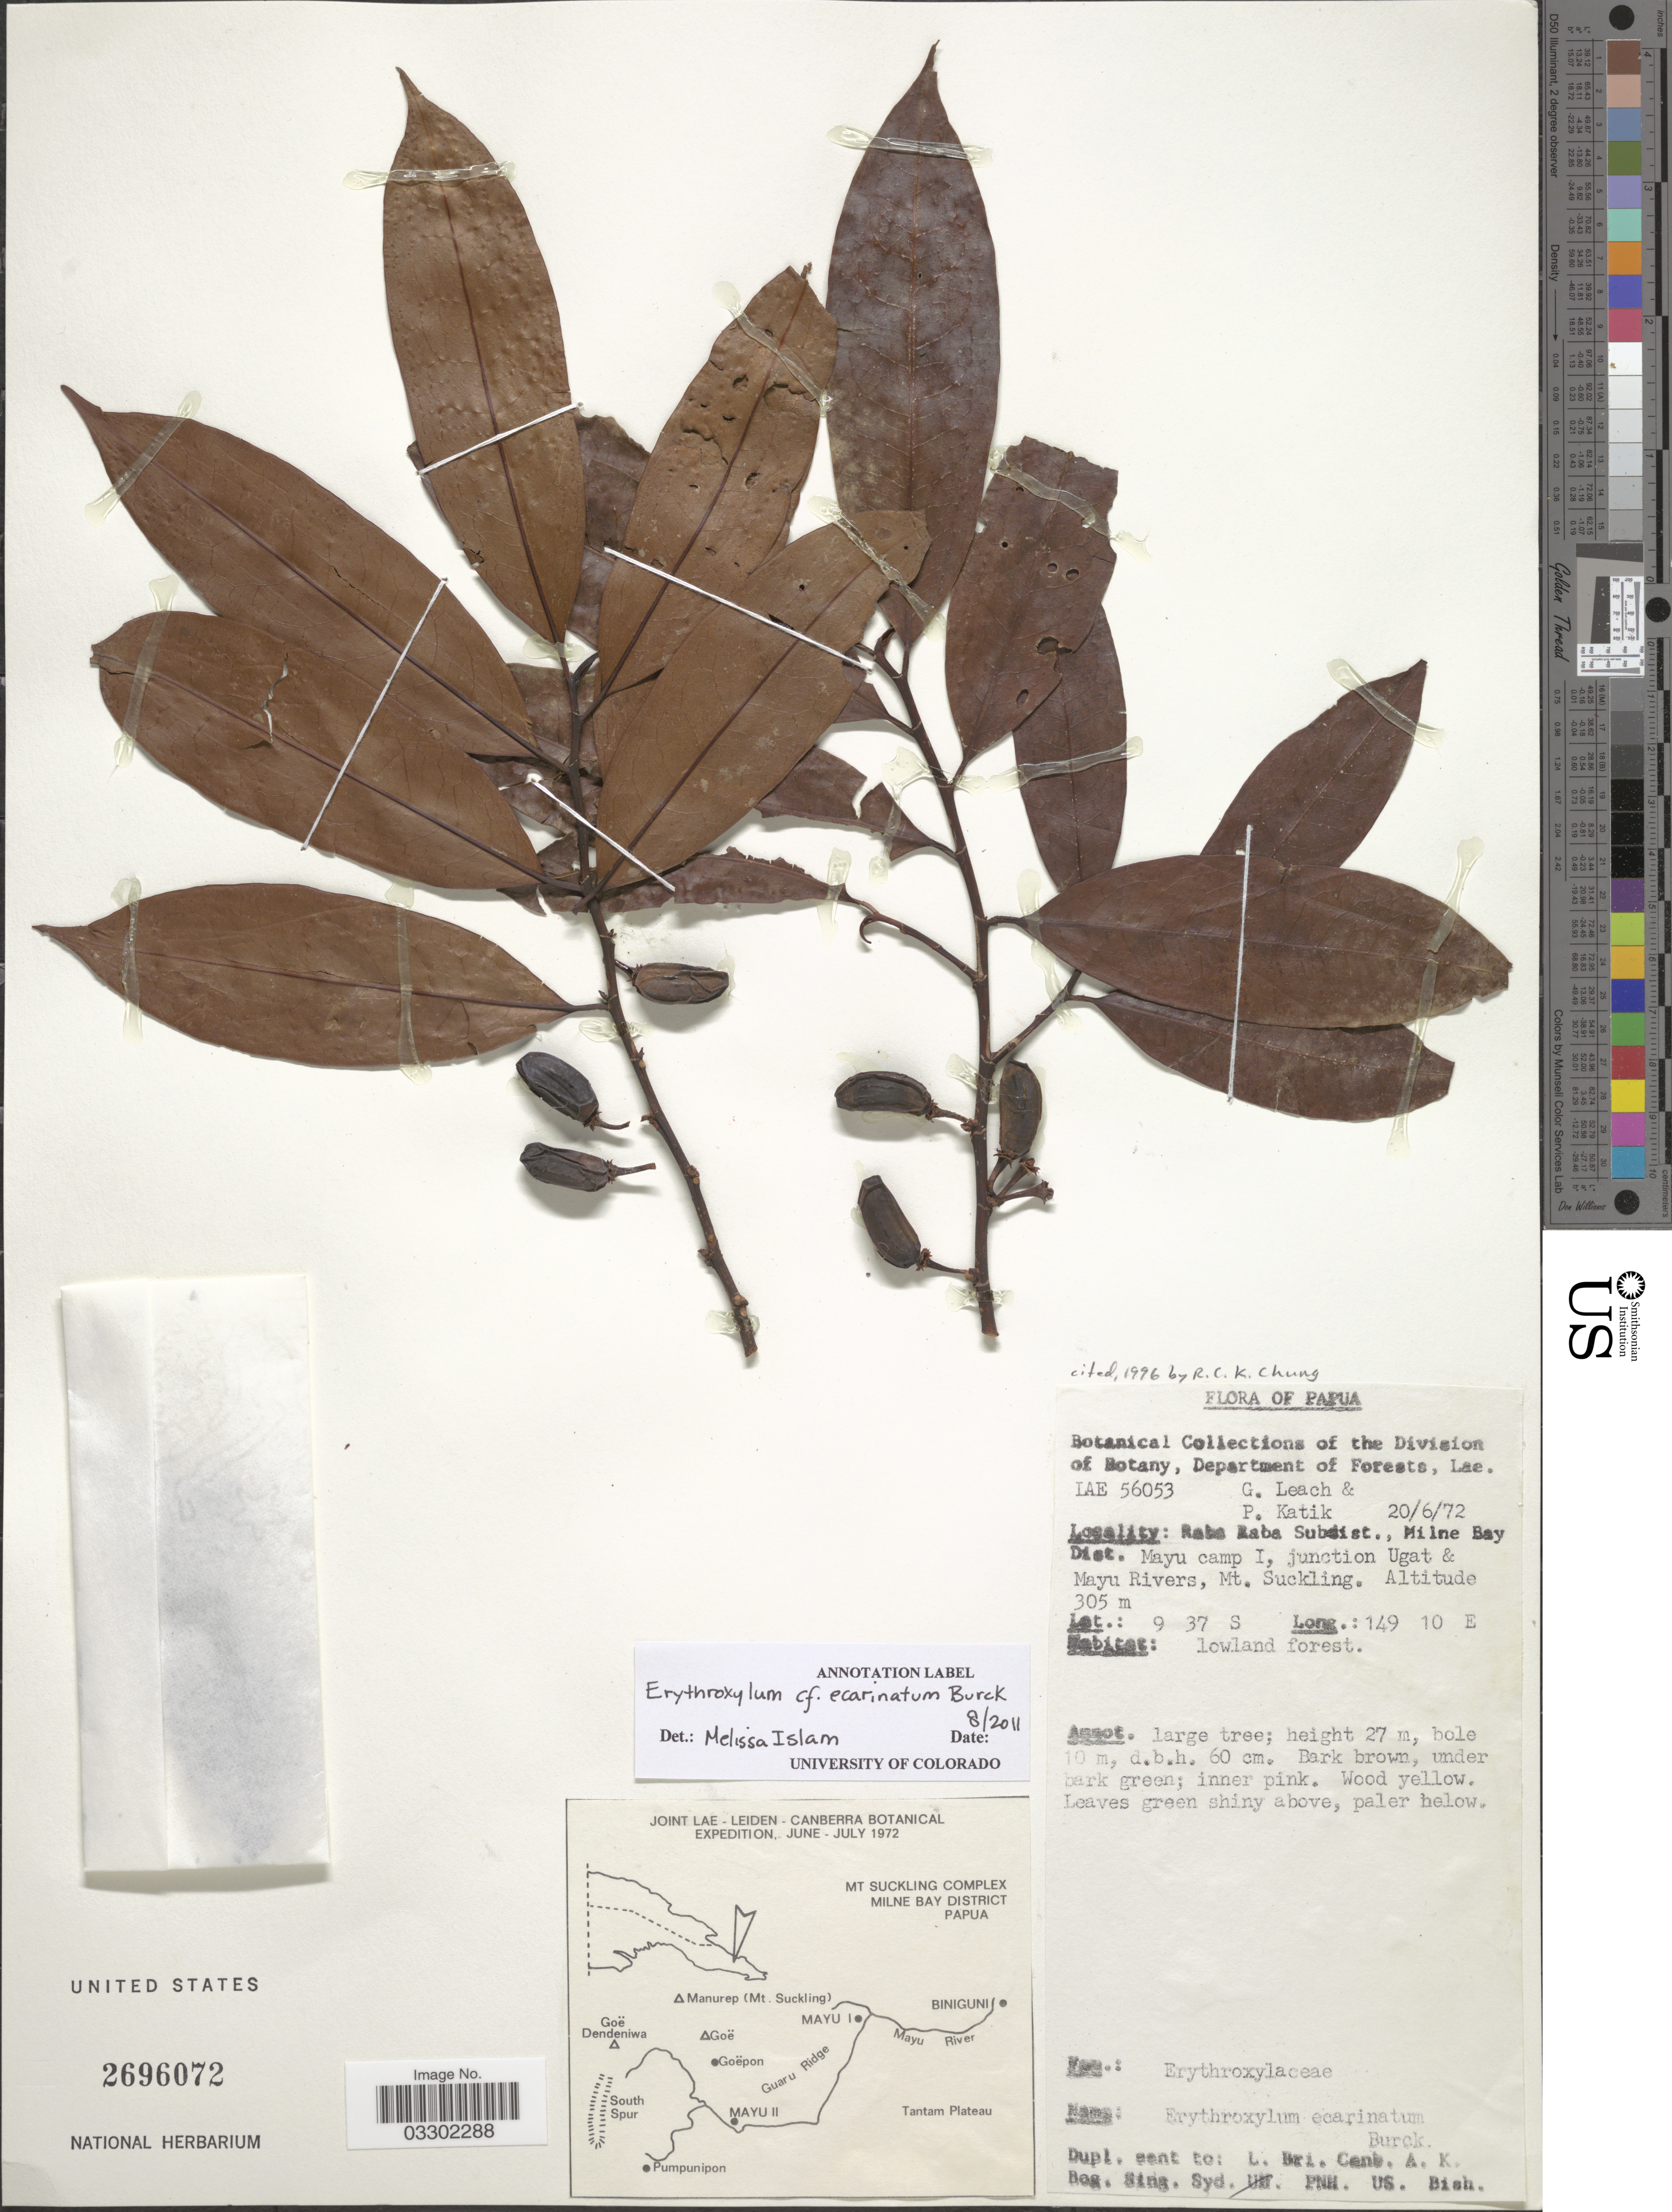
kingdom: Plantae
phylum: Tracheophyta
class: Magnoliopsida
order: Malpighiales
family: Erythroxylaceae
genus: Erythroxylum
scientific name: Erythroxylum ecarinatum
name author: Hochr.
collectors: G. Leach & P. Katik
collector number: LAE 56053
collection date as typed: Transcribed d/m/y: 20/6/72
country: Papua New Guinea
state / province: Milne Bay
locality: Papua. Raba Raba Subdist., Milne Bay Dist. Mayu camp I, junction Ugat & Mayu Rivers, Mt. Suckling.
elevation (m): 305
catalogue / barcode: US 2696072